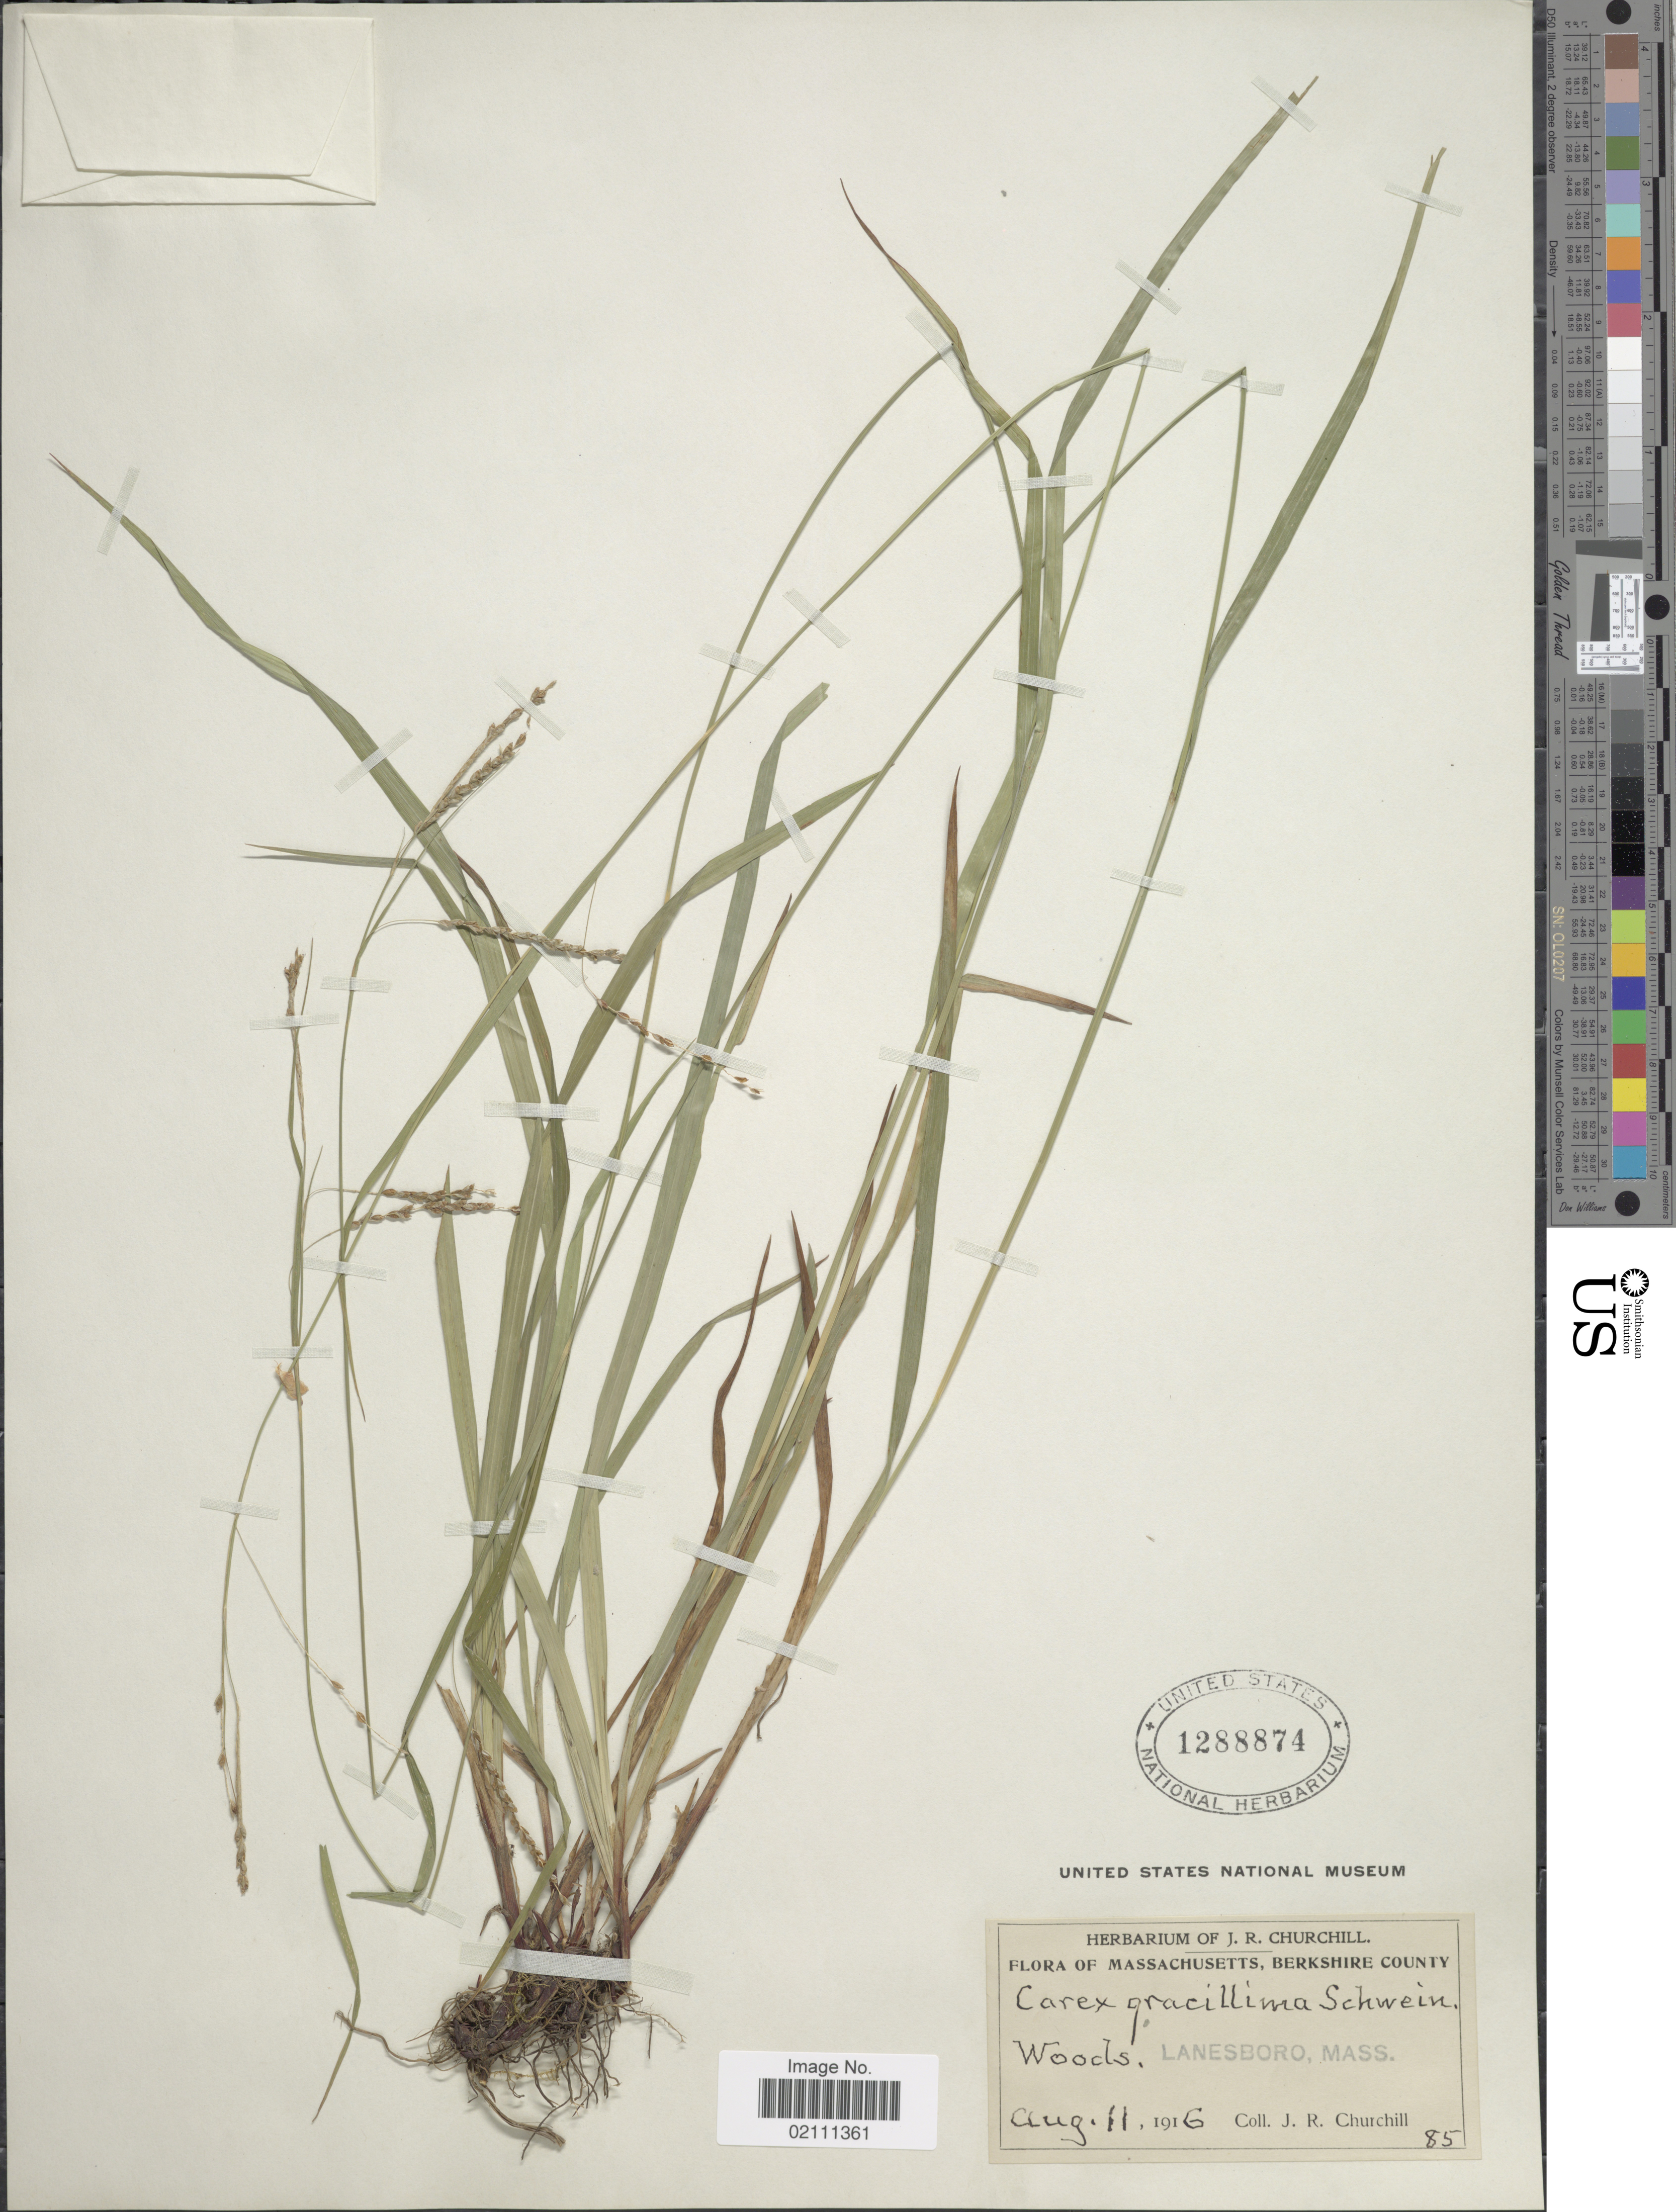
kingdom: Plantae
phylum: Tracheophyta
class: Liliopsida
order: Poales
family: Cyperaceae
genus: Carex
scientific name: Carex gracillima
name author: Schwein.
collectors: J. Churchill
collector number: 85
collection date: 1916-08-11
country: United States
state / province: Massachusetts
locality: Berkshire County, Woods, Lanesboro.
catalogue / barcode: US 1288874